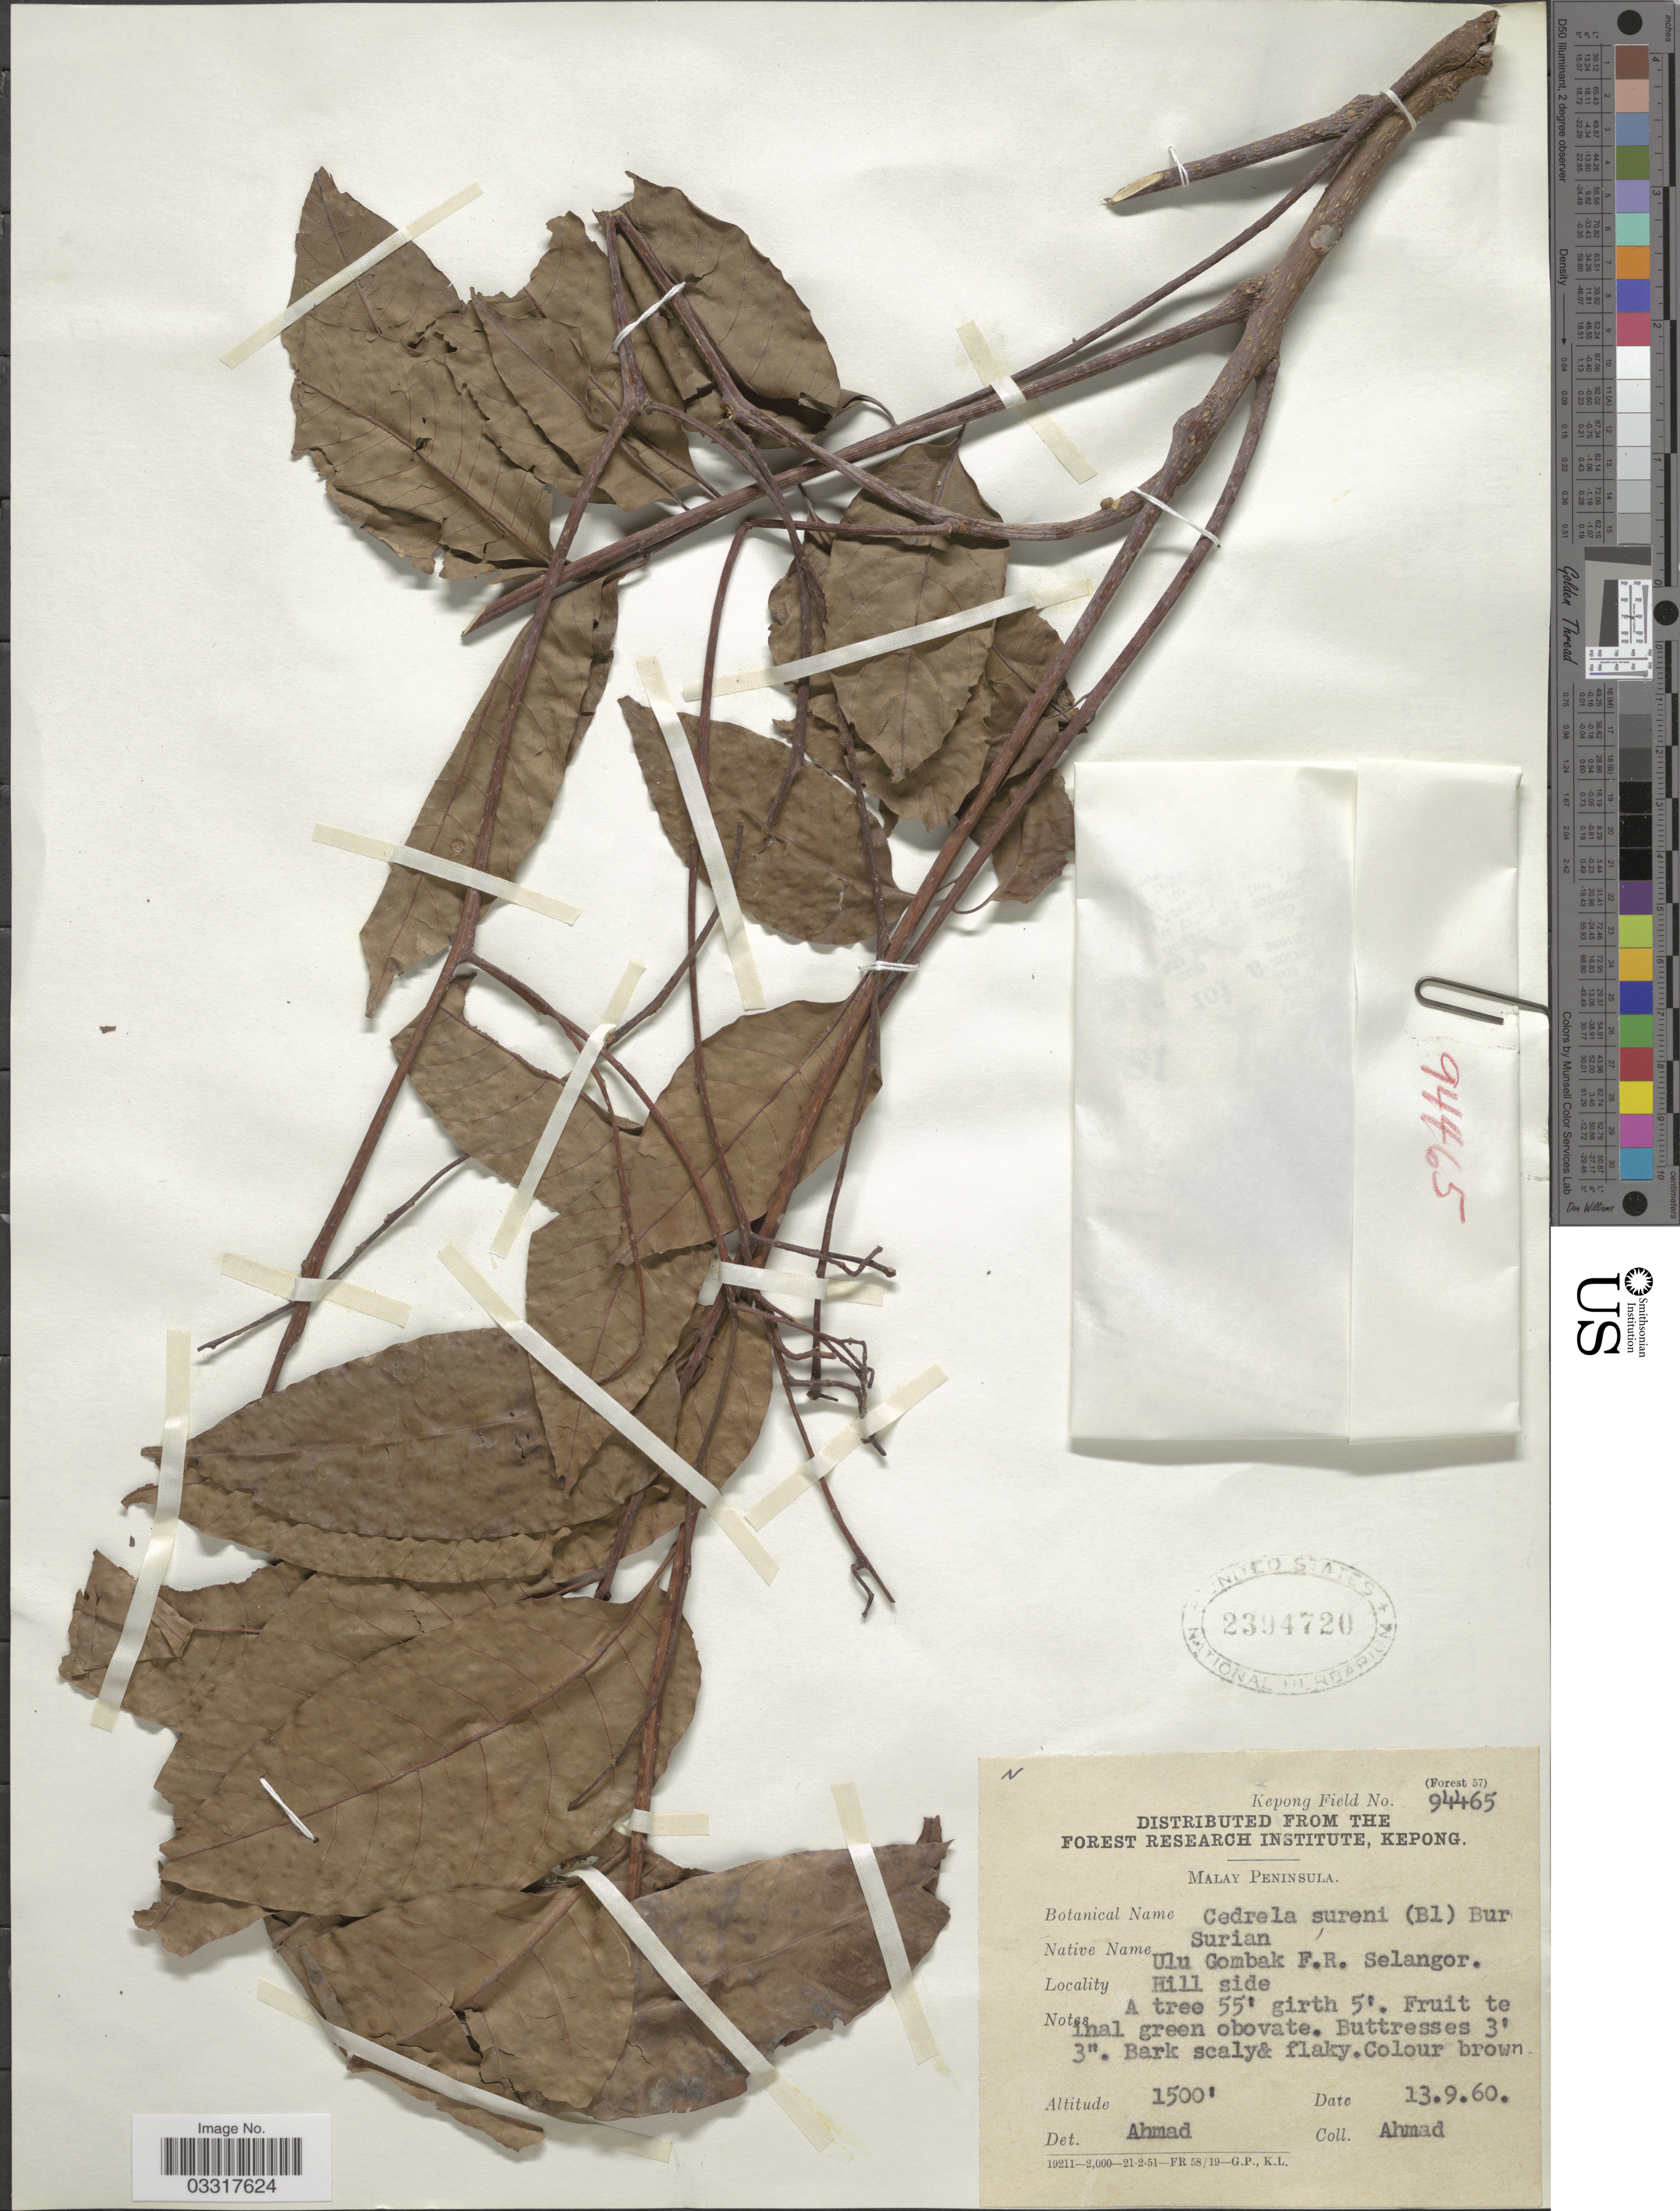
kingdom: Plantae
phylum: Tracheophyta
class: Magnoliopsida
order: Sapindales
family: Meliaceae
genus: Toona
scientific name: Toona ciliata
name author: M. Roem.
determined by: Strong, Mark T., (BOT), Smithsonian Institution - National Museum of Natural History (UNITED STATES)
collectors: -. Ahmad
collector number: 94465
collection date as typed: Transcribed d/m/y: 13/9/60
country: Malaysia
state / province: Selangor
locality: Ulu Gombak F.R. Selangor.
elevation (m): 457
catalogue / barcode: US 2394720